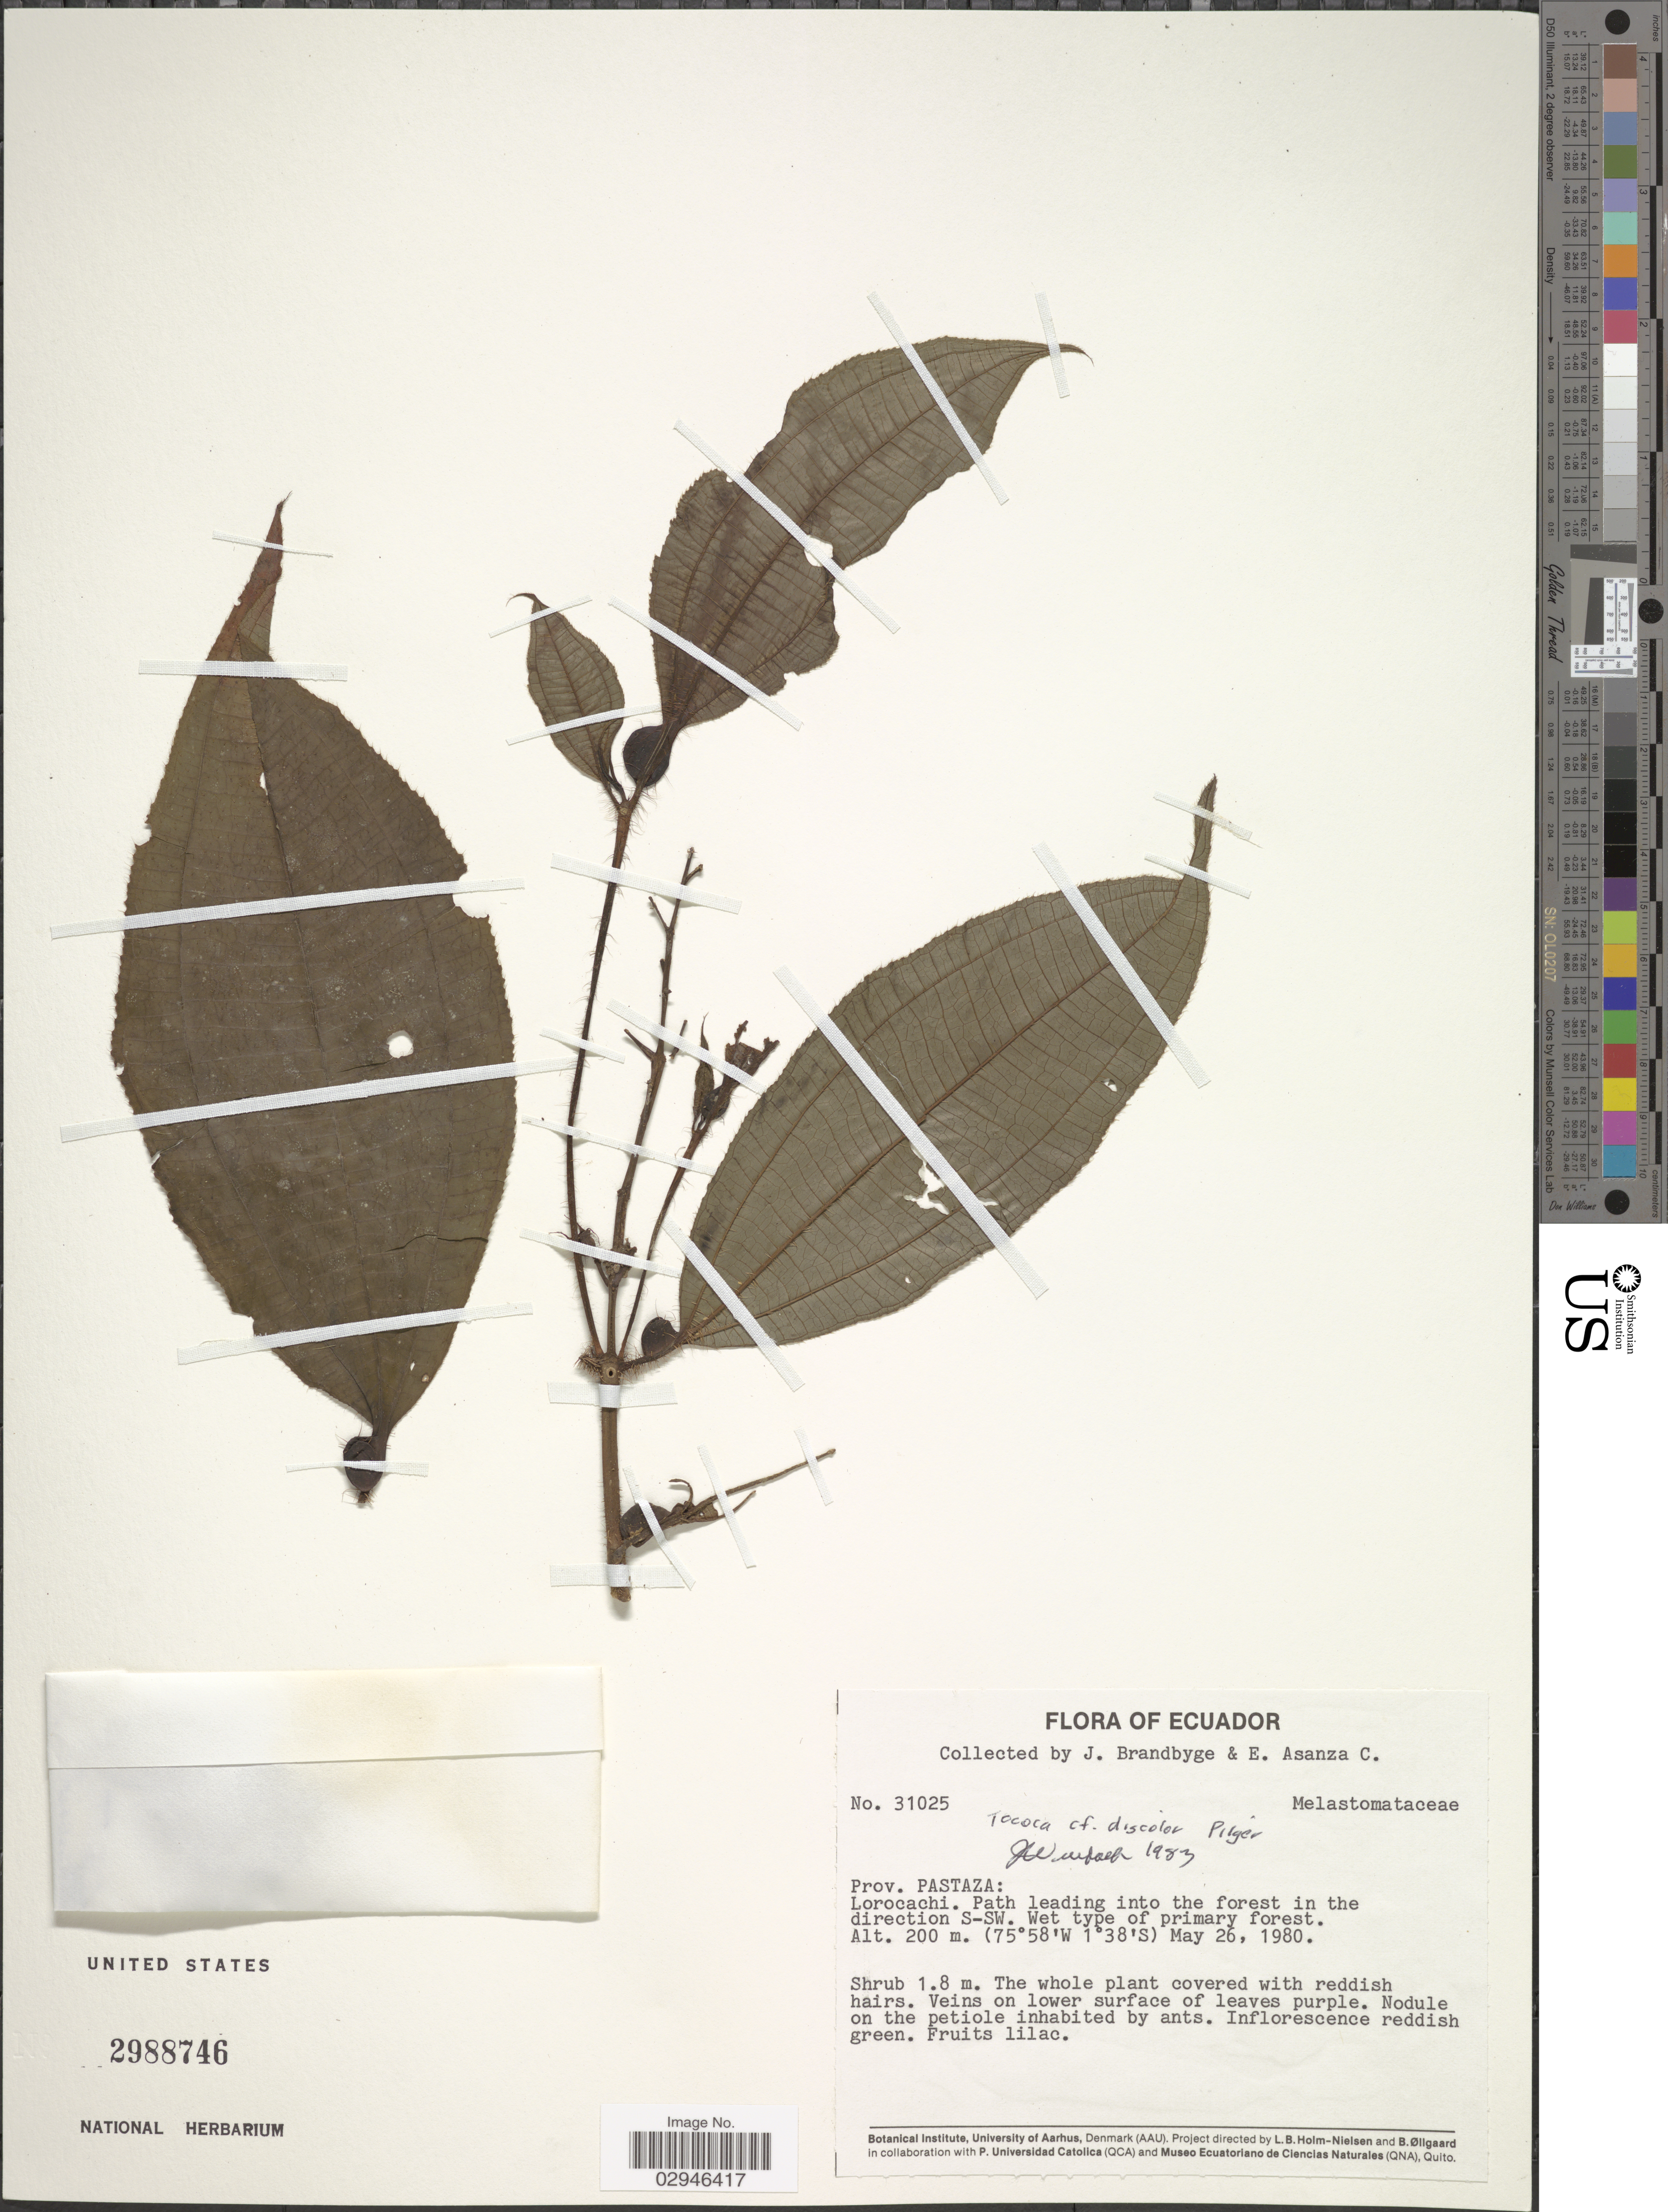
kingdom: Plantae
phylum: Tracheophyta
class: Magnoliopsida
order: Myrtales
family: Melastomataceae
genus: Tococa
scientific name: Tococa discolor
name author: Pilg.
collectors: J. Brandbyge & E. Asanza C.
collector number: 31025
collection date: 1980-05-26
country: Ecuador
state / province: Pastaza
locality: Lorocachi, Path leading into the forest in the direction S-SW.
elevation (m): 200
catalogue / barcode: US 2988746